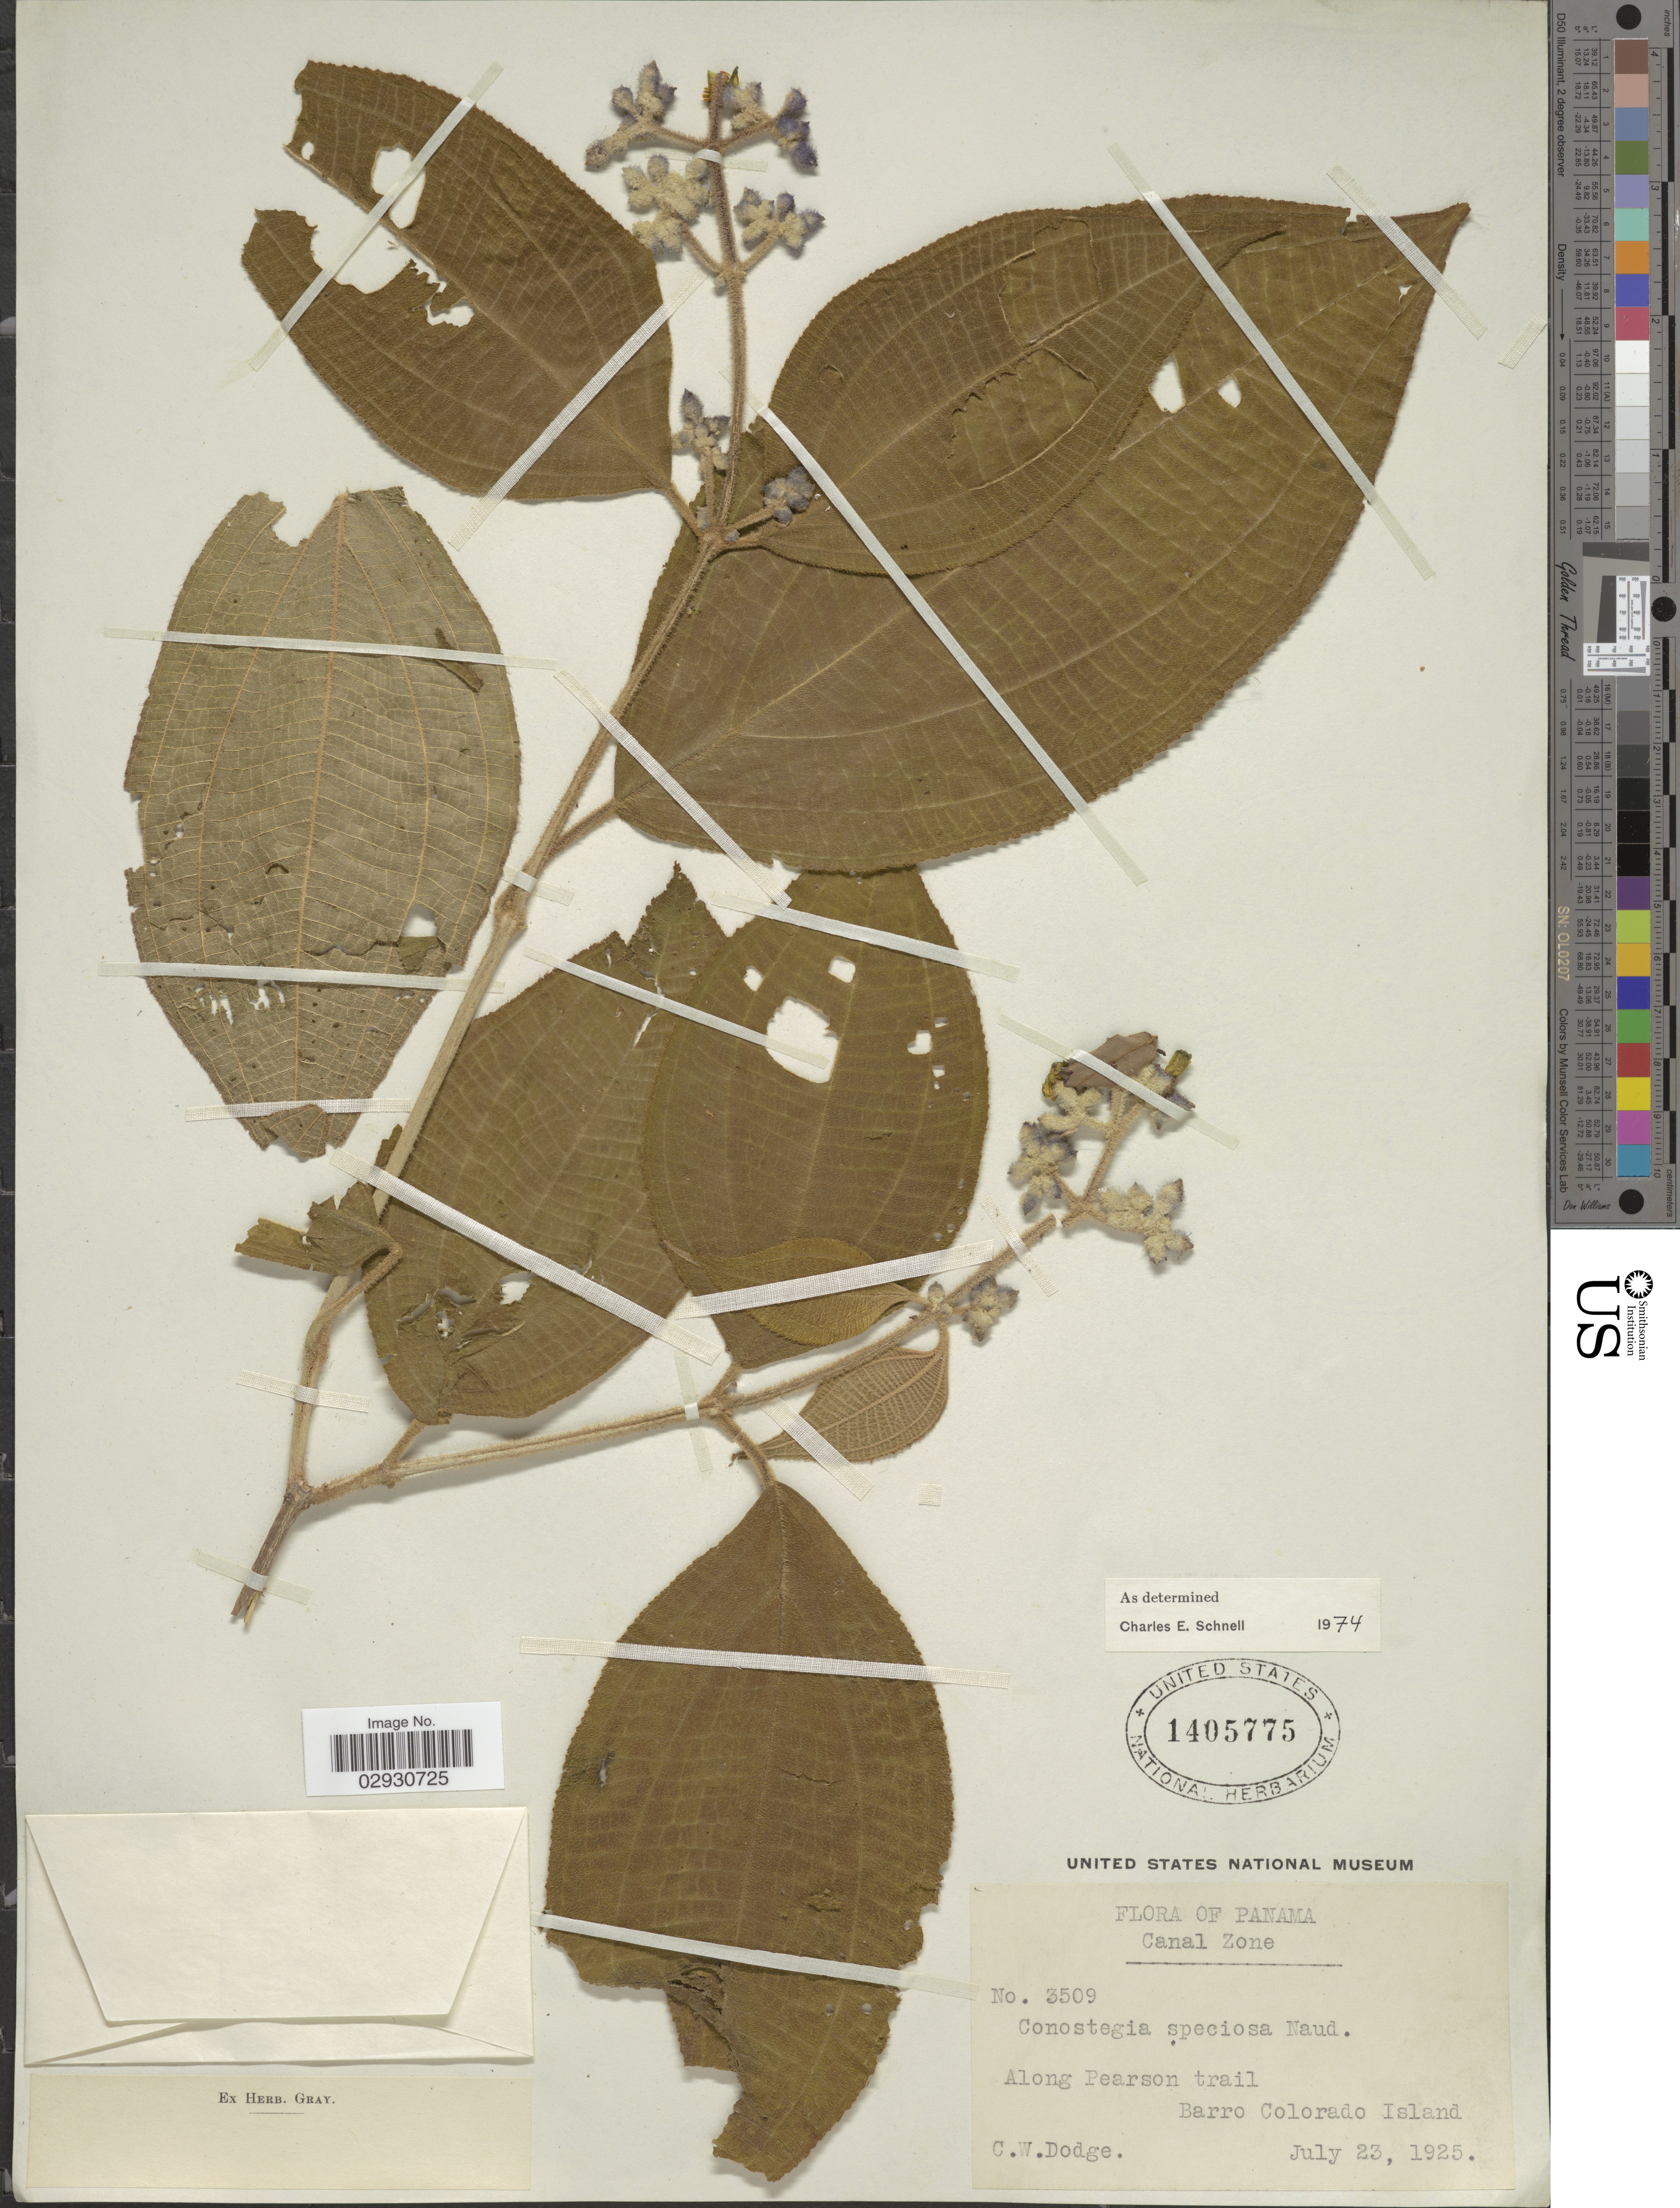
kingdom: Plantae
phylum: Tracheophyta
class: Magnoliopsida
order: Myrtales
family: Melastomataceae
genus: Conostegia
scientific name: Conostegia speciosa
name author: Naudin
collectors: C. Dodge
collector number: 3509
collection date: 1925-07-23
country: Panama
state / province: Panamá Oeste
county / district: Canal Zone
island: Barro Colorado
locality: Canal Zone. Along Pearson trail. Barro Colorado Island.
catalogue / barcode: US 1405775